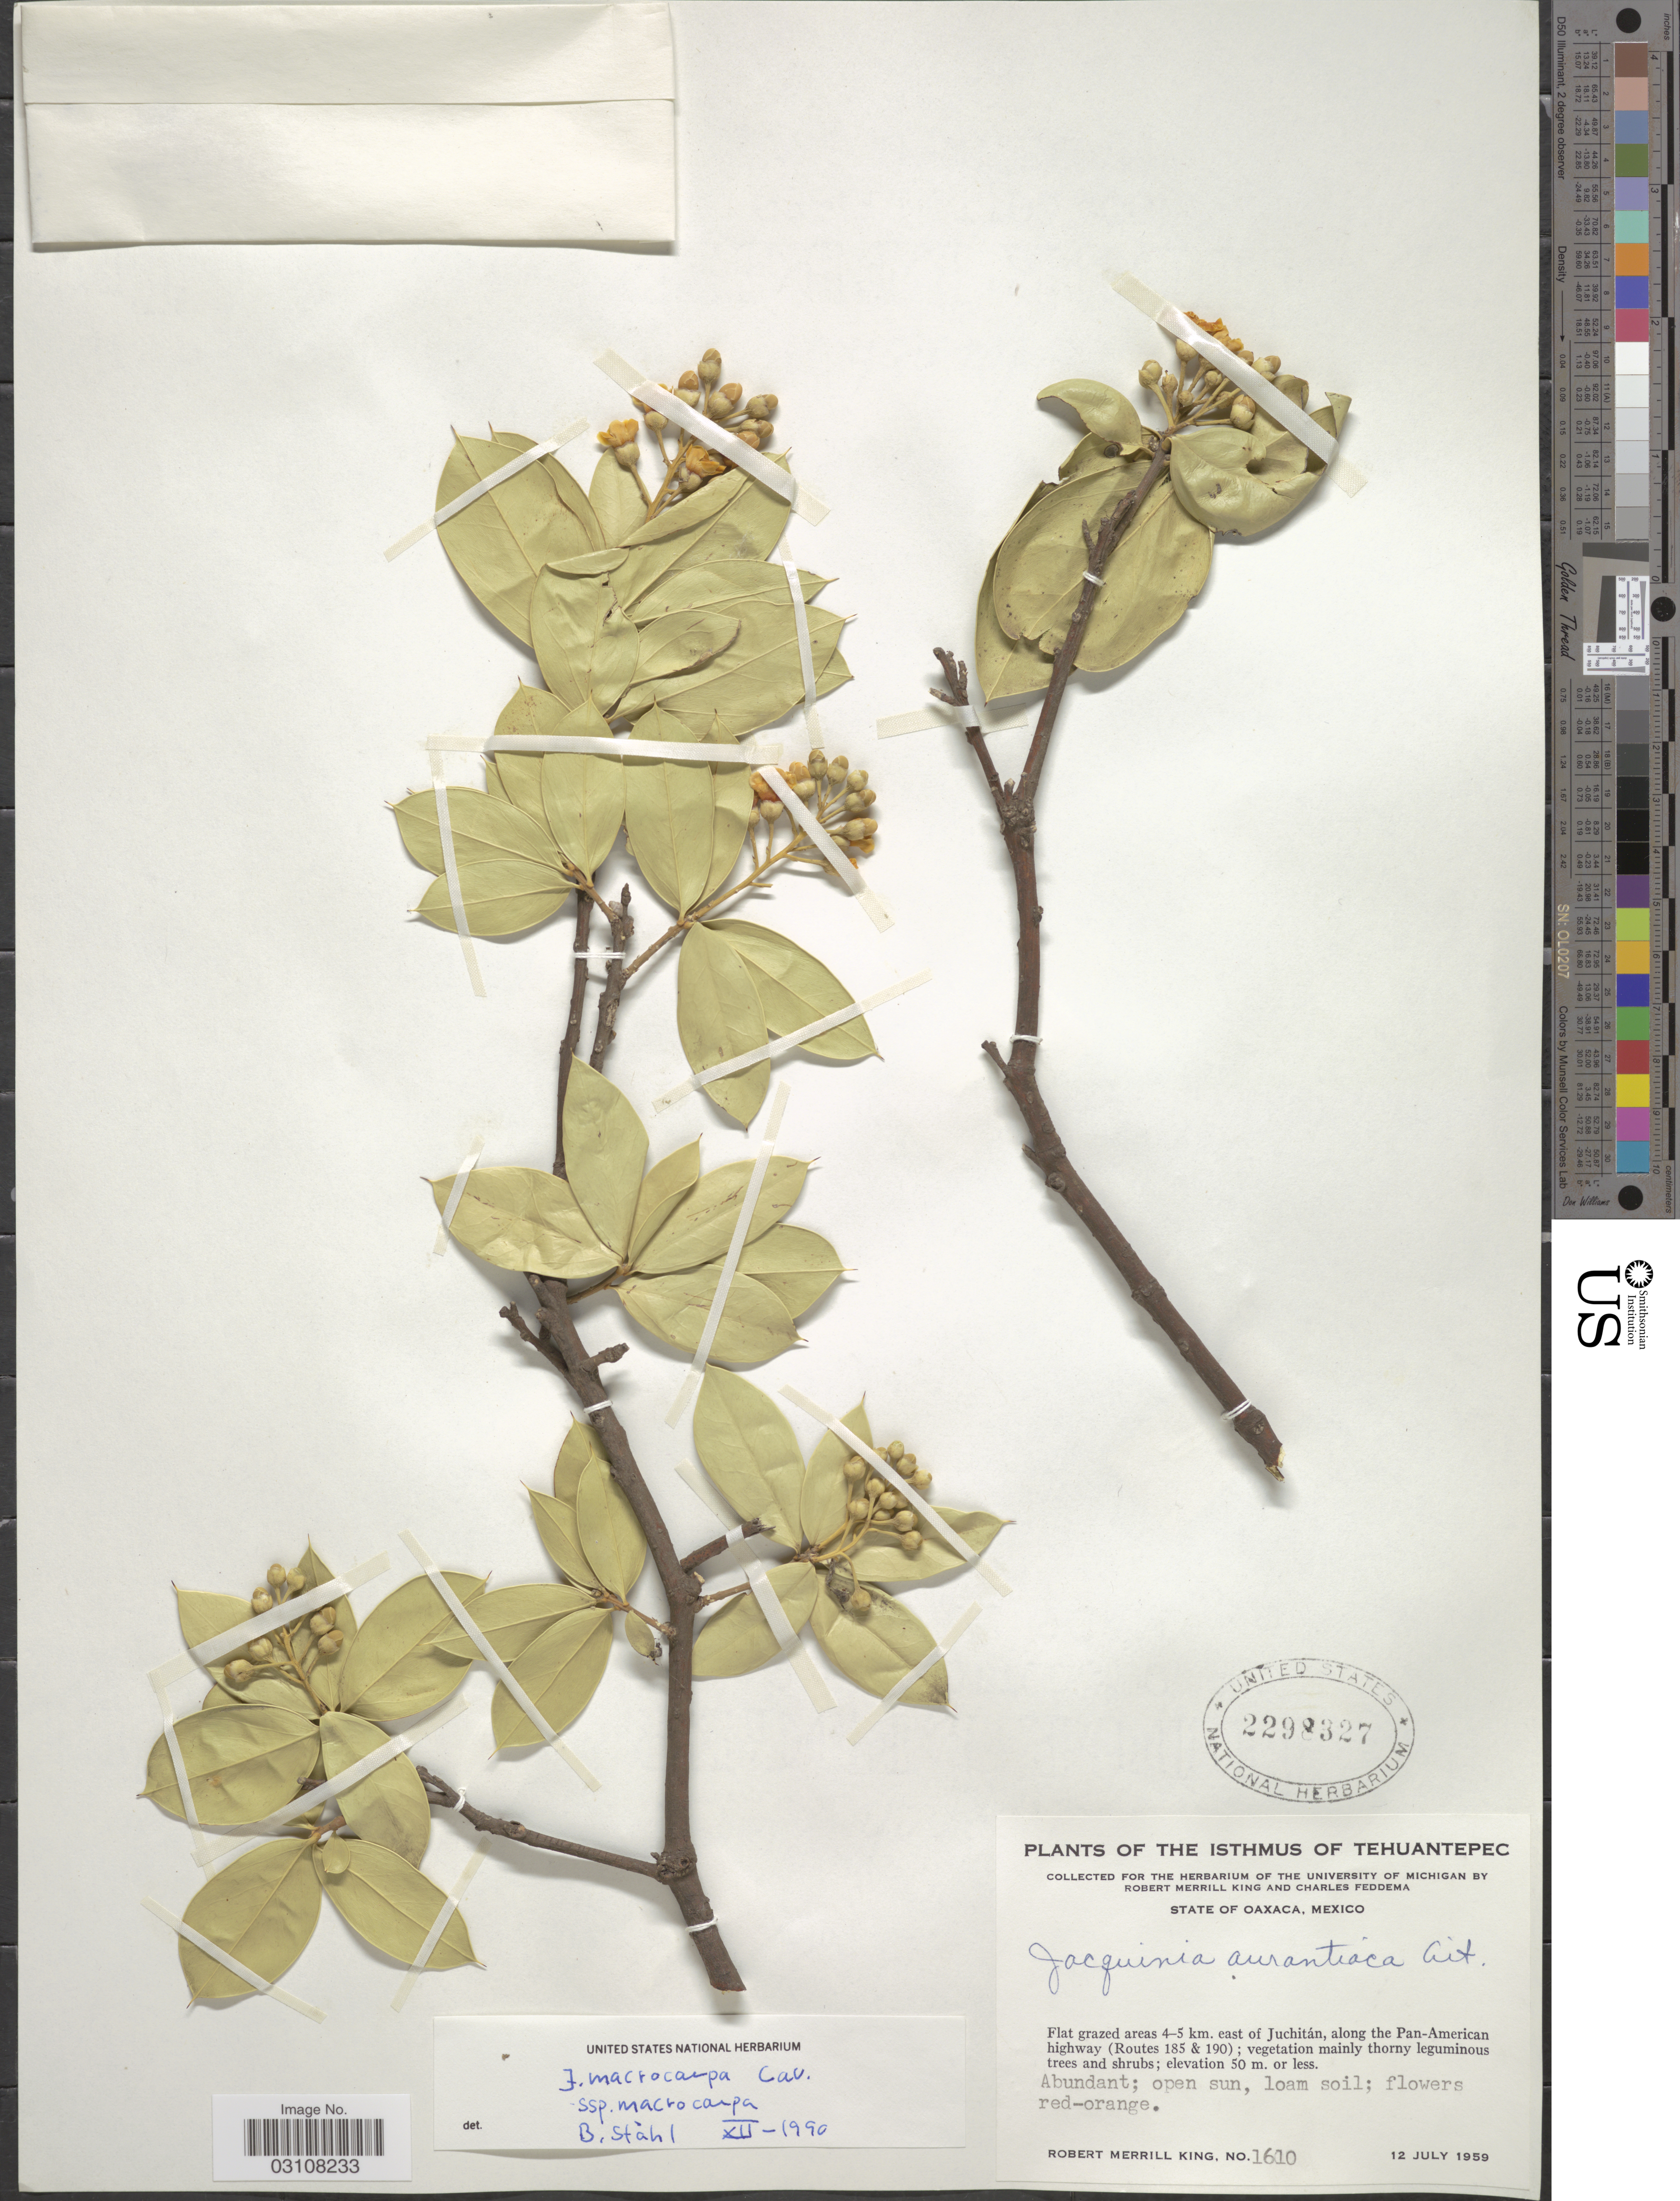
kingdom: Plantae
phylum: Tracheophyta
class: Magnoliopsida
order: Ericales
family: Primulaceae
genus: Jacquinia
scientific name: Jacquinia macrocarpa subsp. macrocarpa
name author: Cav.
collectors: R. M. King & C. Feddema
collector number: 1610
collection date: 1959-07-12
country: Mexico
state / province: Oaxaca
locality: The Isthmus of Tehuantepec. Flat grazed areas 4-5 km. east of Juchitán, along the Pan-American highway (Routes 185 & 190).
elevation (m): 50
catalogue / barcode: US 2298327